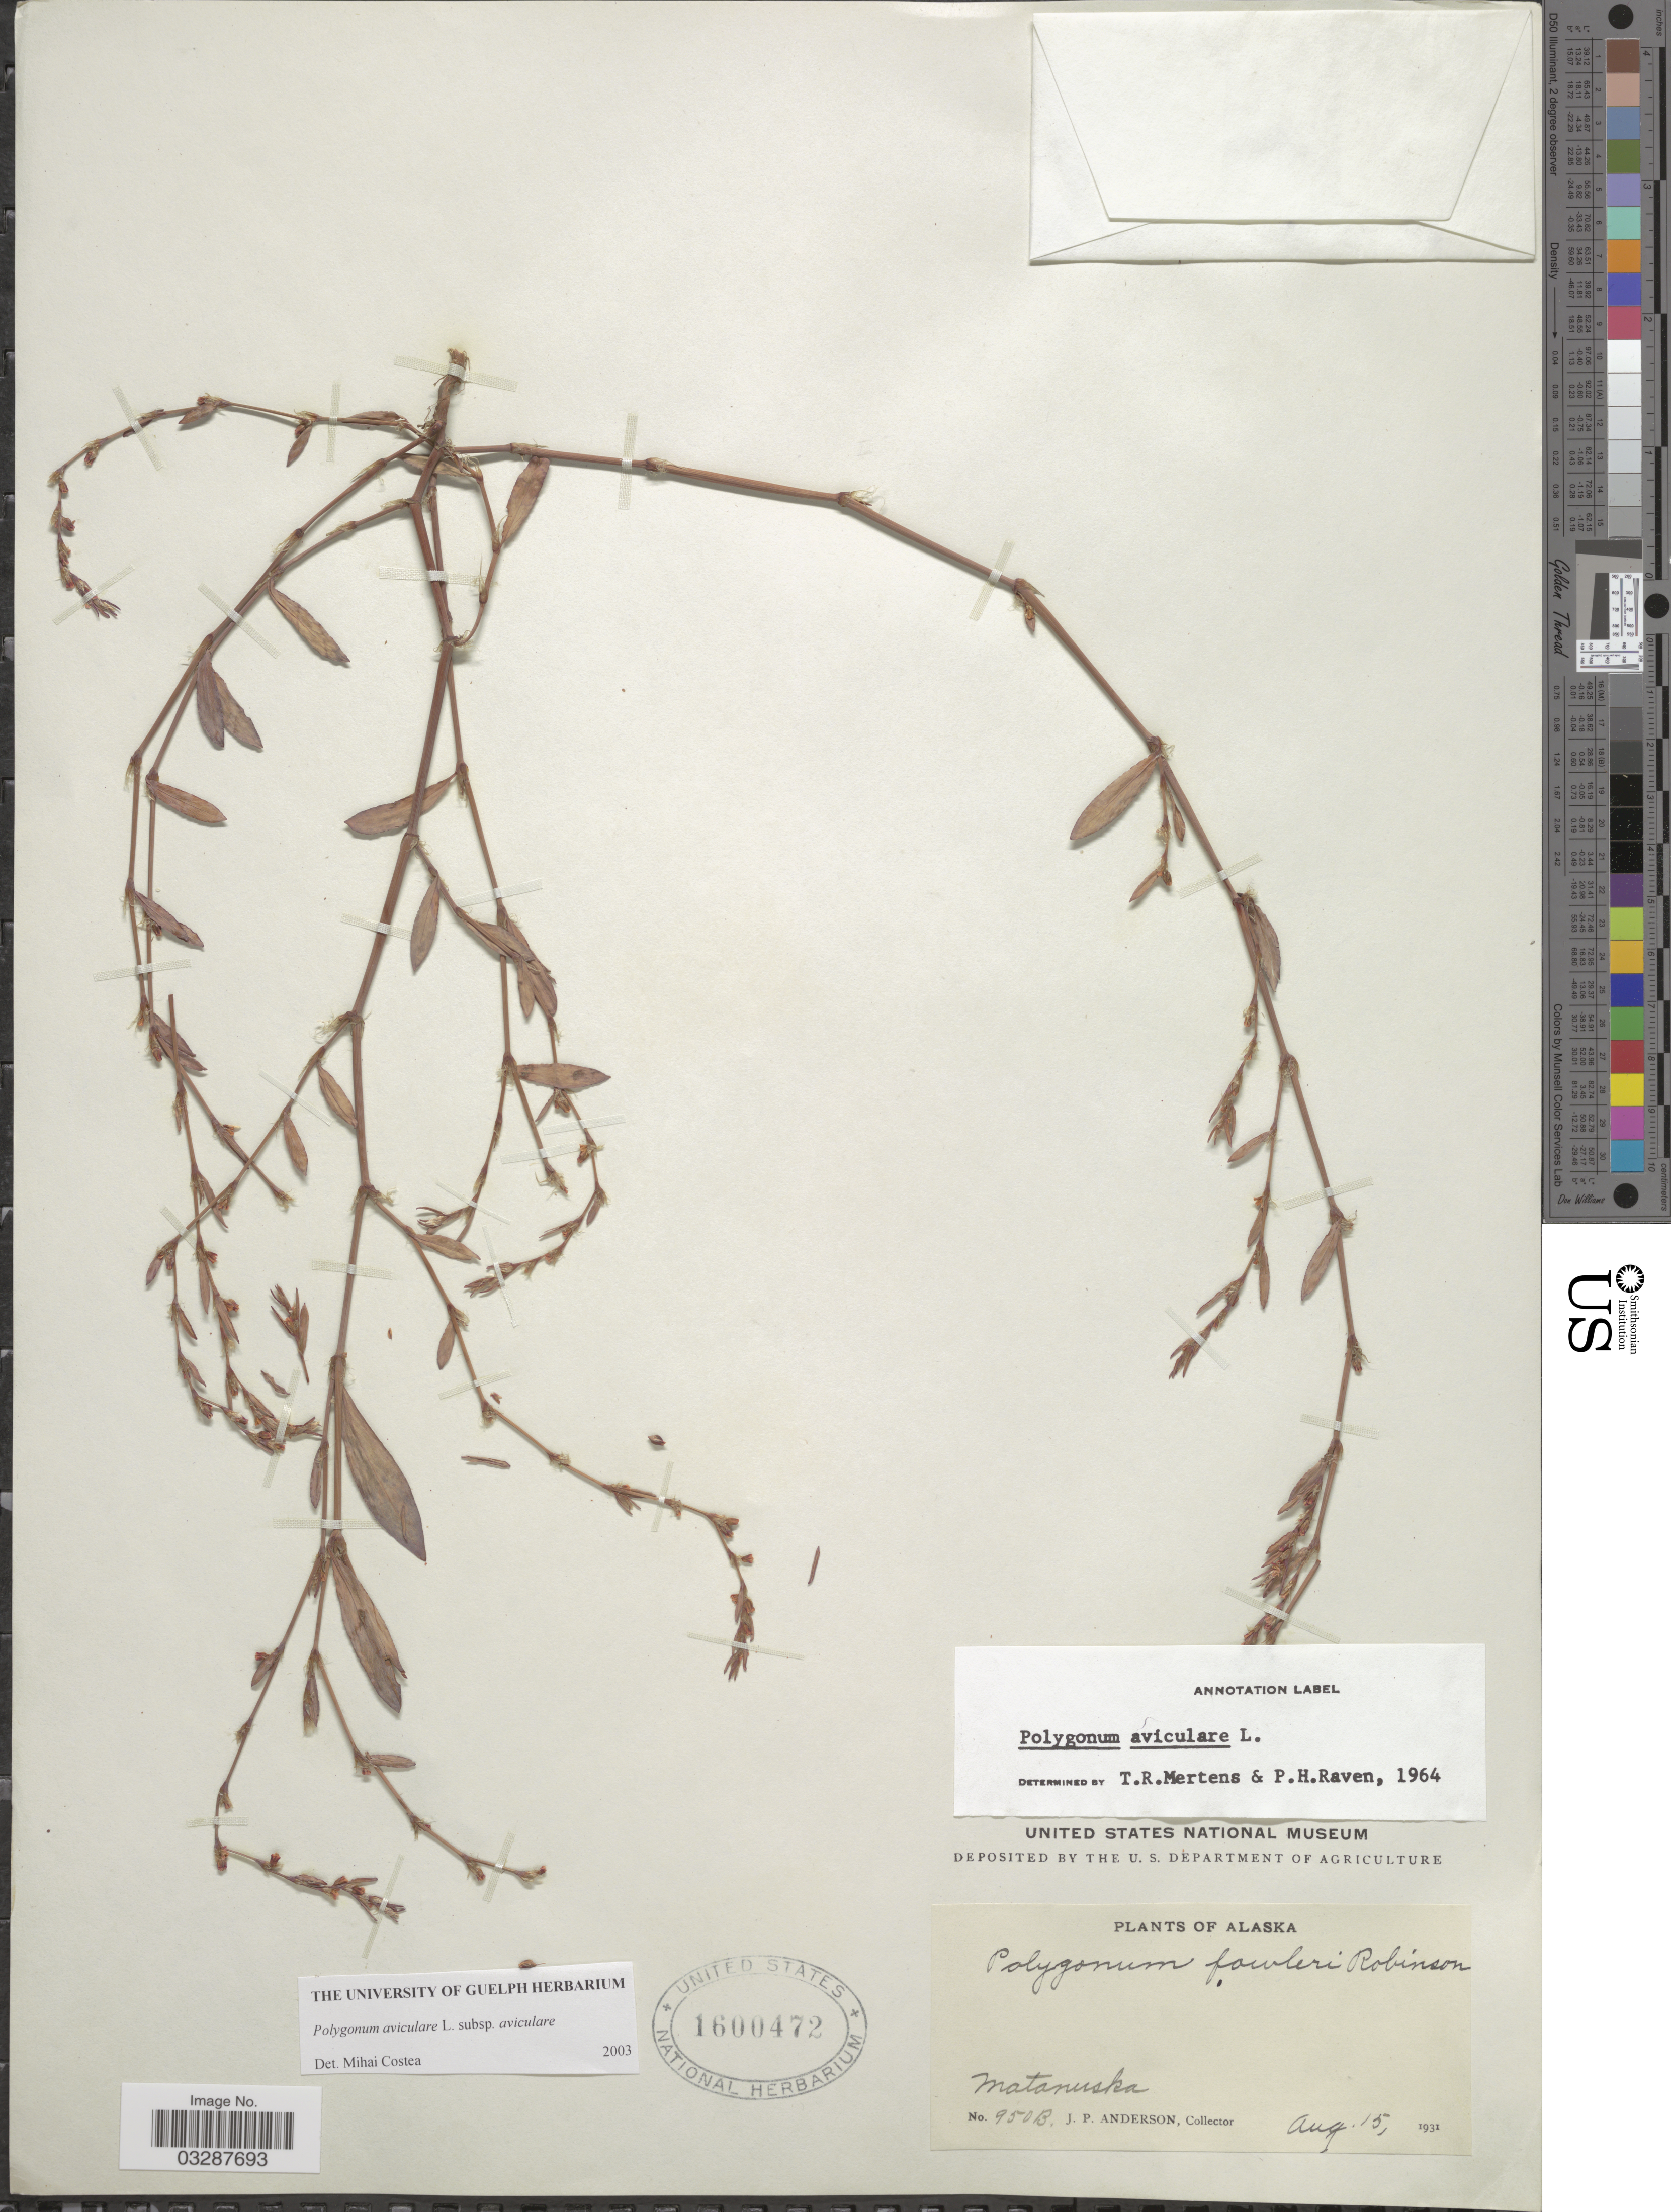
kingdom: Plantae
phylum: Tracheophyta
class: Magnoliopsida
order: Caryophyllales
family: Polygonaceae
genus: Polygonum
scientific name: Polygonum aviculare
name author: L.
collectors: J. P. Anderson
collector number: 950B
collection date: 1931-08-15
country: United States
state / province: Alaska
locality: Matanuska.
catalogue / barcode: US 1600472